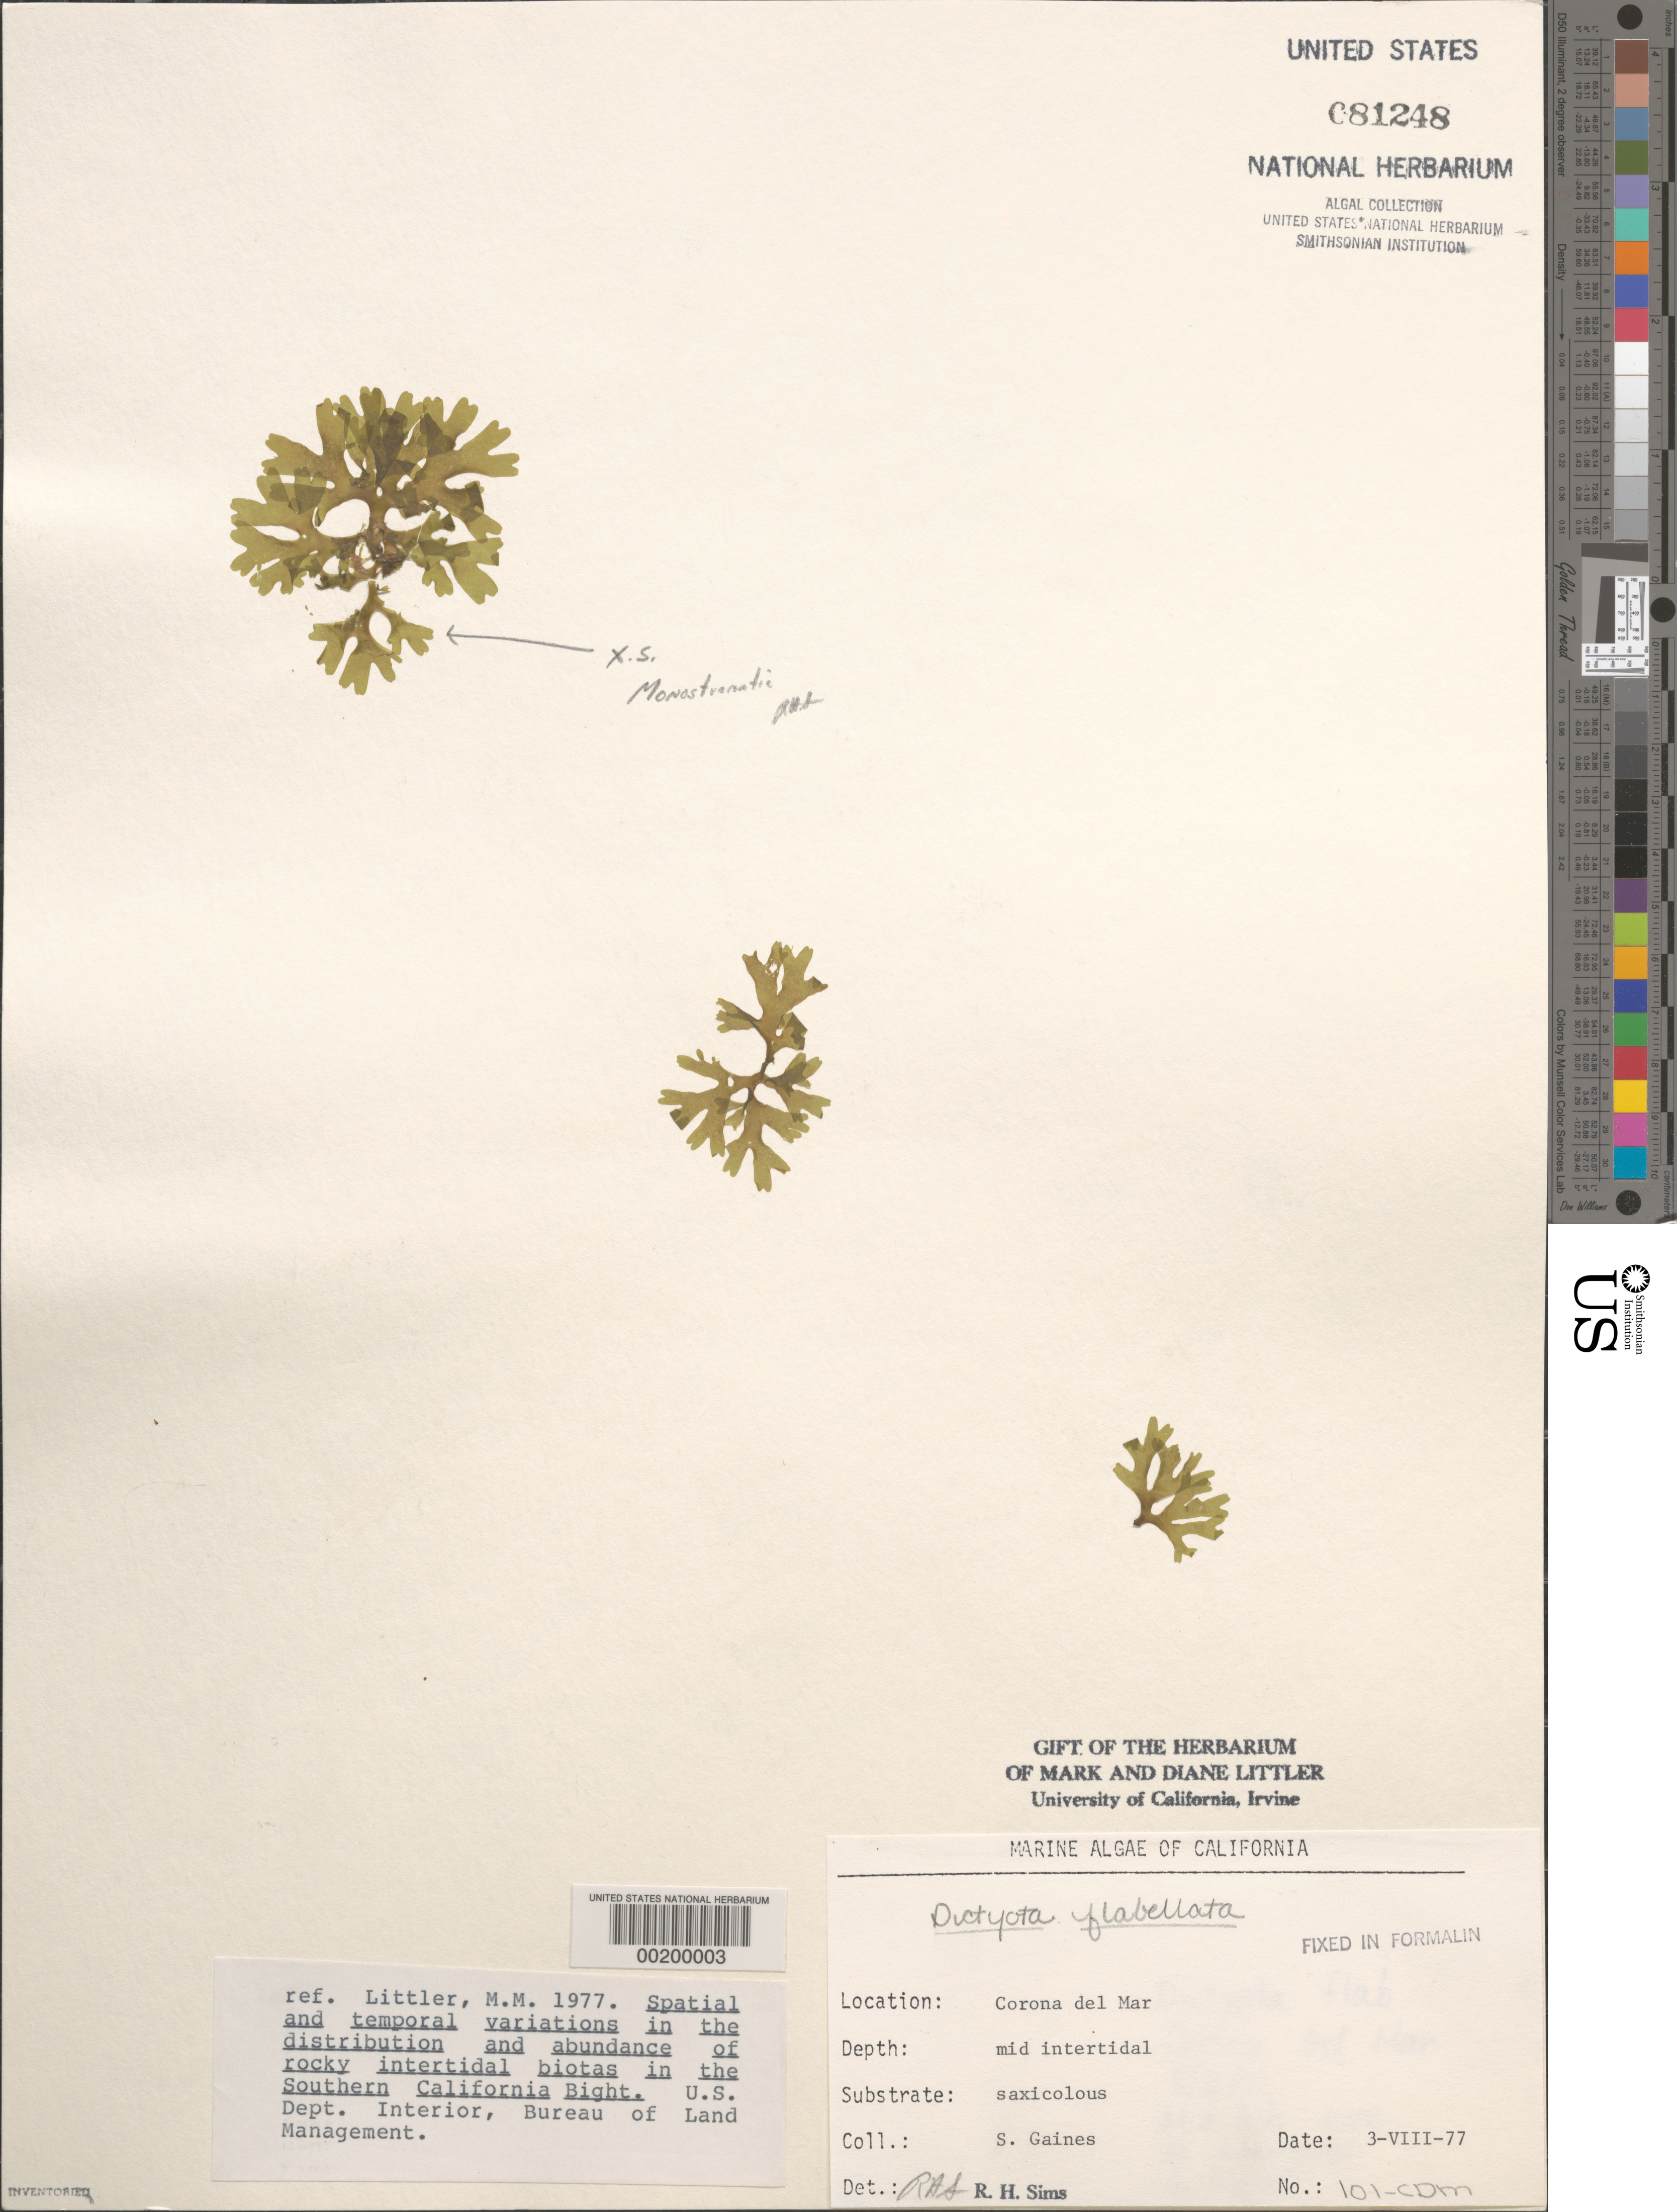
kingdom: Chromista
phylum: Ochrophyta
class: Phaeophyceae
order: Dictyotales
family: Dictyotaceae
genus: Dictyota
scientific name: Dictyota flabellata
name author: (Collins) Setch. & N.L. Gardner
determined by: Sims, Robert H.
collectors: S. Gaines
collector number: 101-cdm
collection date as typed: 03 Aug 1977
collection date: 1977-08-03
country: United States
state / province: California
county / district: Orange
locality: Corona del Mar, mouth of Morning Canyon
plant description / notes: BLM-SOCALBIGHT Rocky Intertidal Survey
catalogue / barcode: US 81248